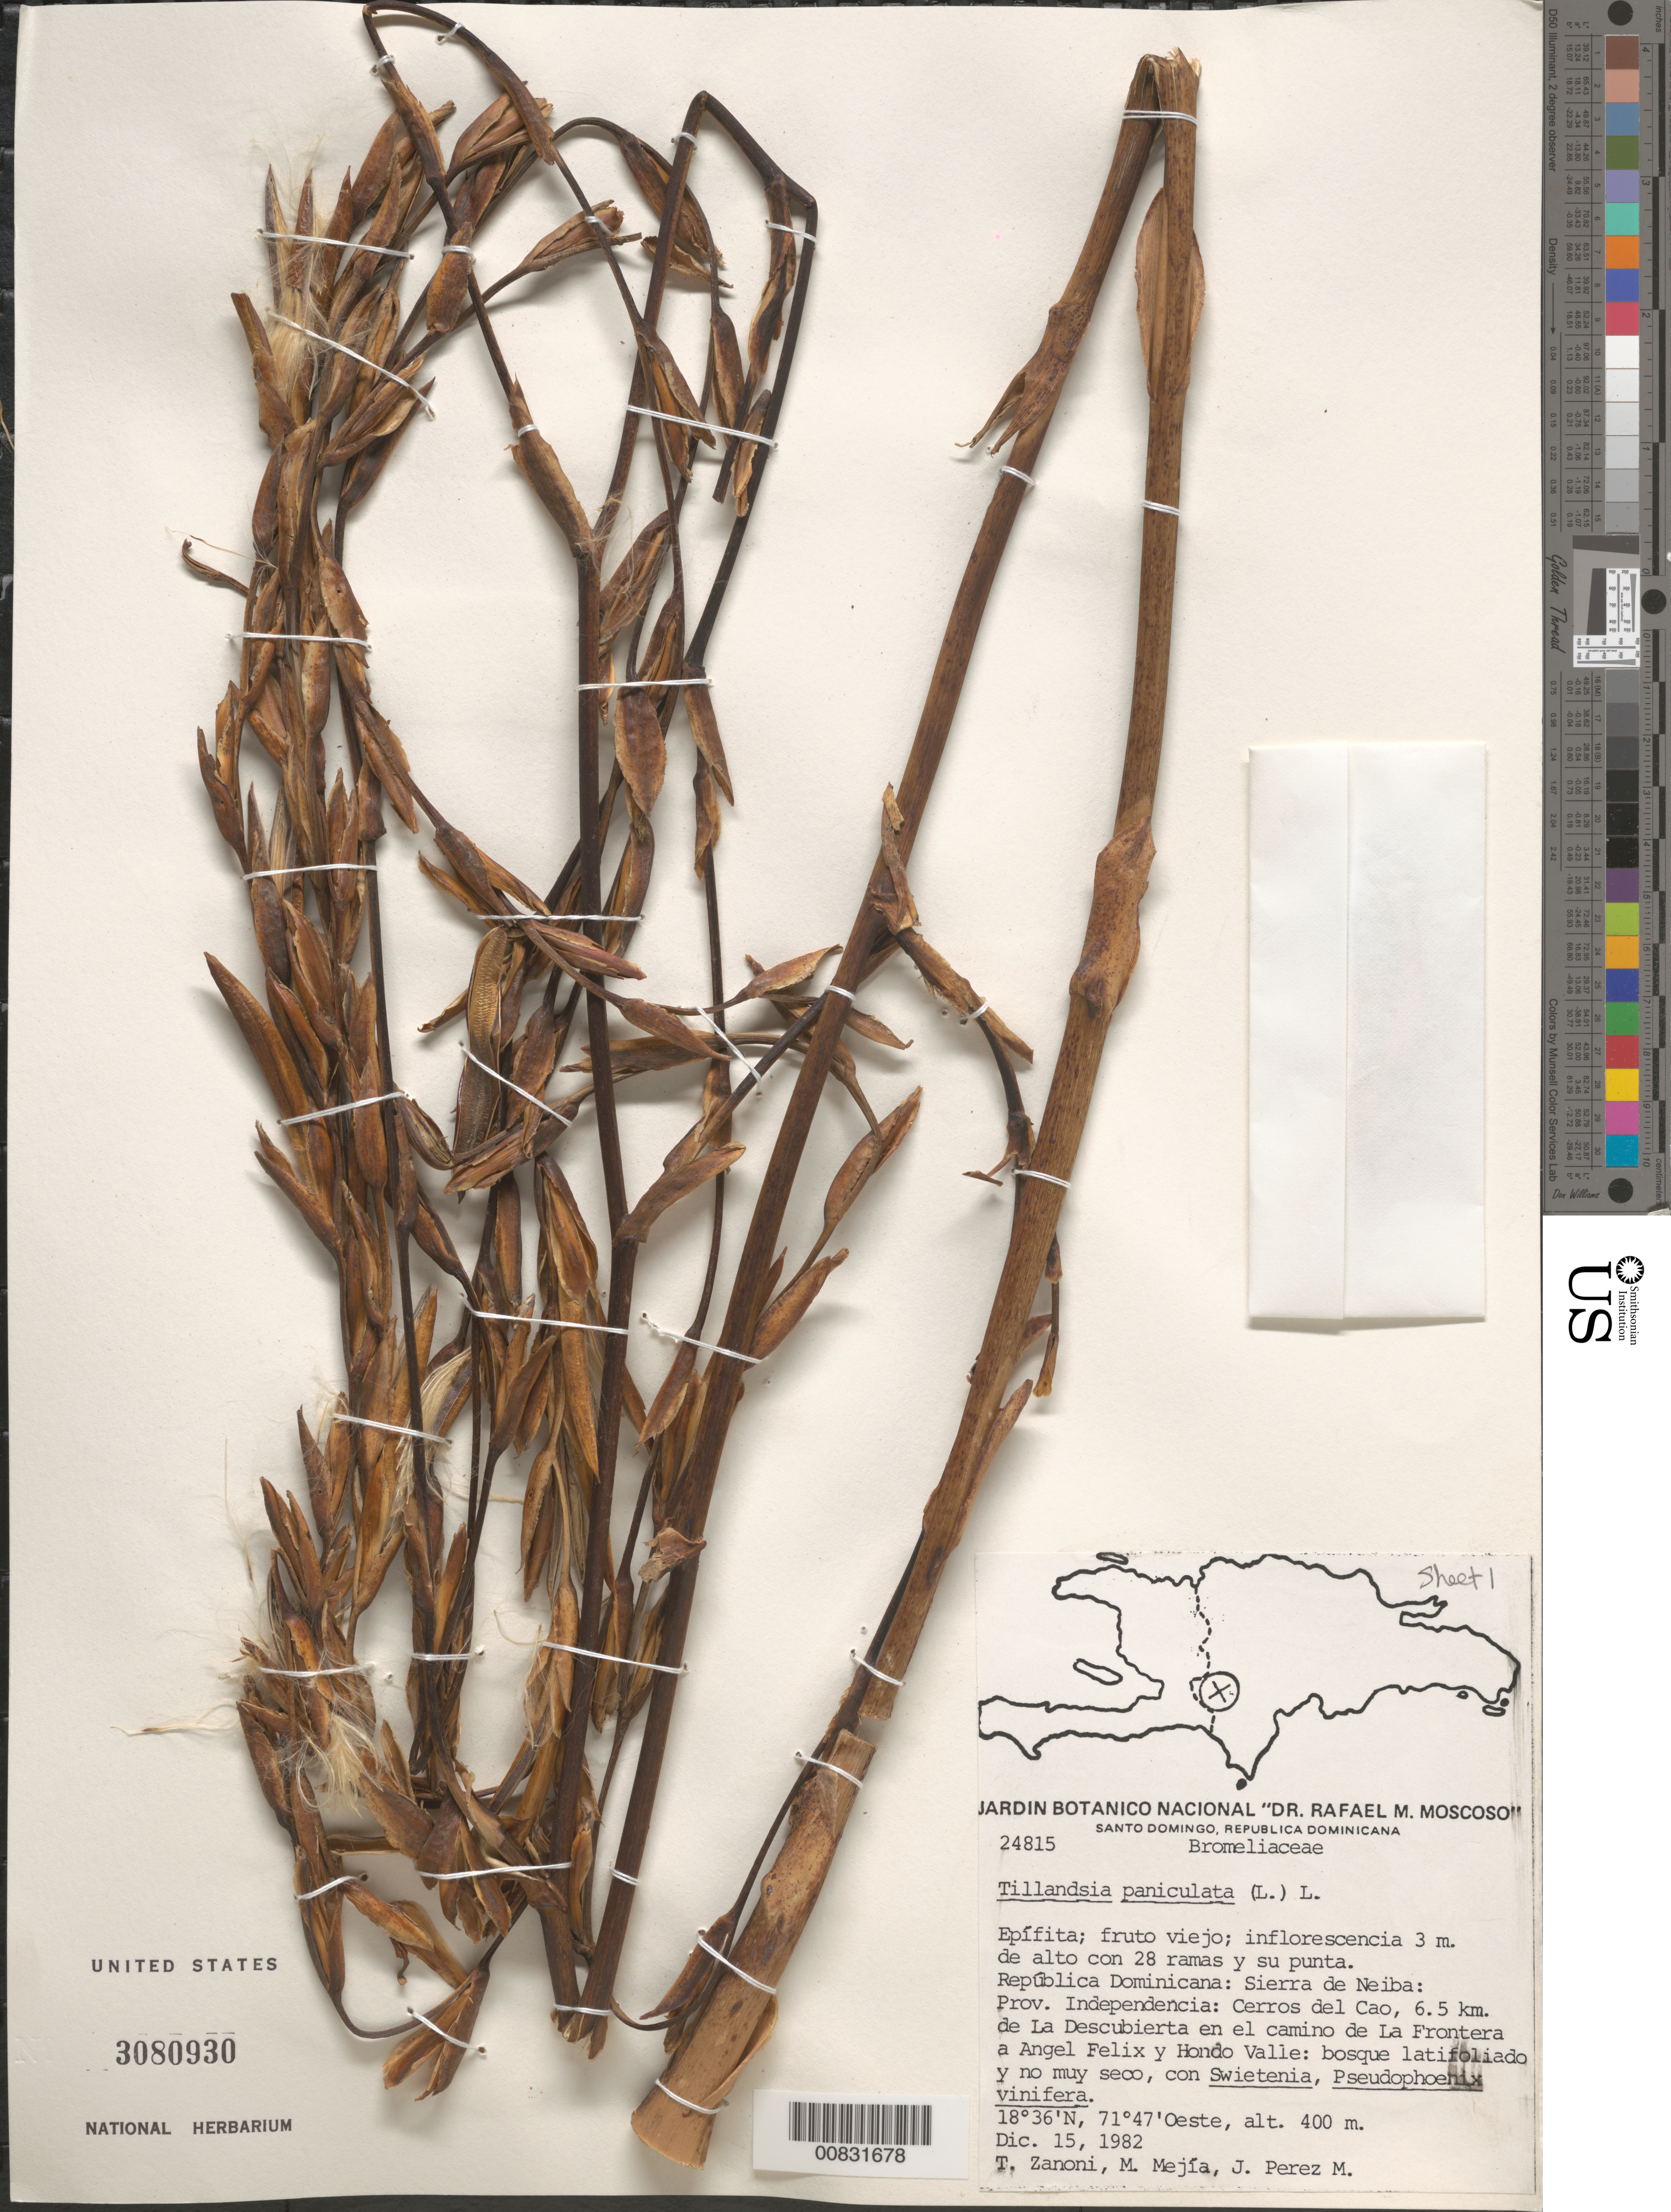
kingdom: Plantae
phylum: Tracheophyta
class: Liliopsida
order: Poales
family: Bromeliaceae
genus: Tillandsia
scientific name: Tillandsia paniculata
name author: (L.) L.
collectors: T. A. Zanoni, M. Mejia & J. Perez-M.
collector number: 24815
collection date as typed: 15 Dec 1982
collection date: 1982-12-15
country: Dominican Republic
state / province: Independencia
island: Hispaniola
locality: Sierra Neiba: Cerros del Cao, 6.5 km. de La Descubierta en el camino de La Frontera a Angel Felix y Hondo Valle.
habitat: Bosque latifoliado y no muy seco, con Swietenia, Pseudophoenix vinifera.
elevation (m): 400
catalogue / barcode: US 3080930